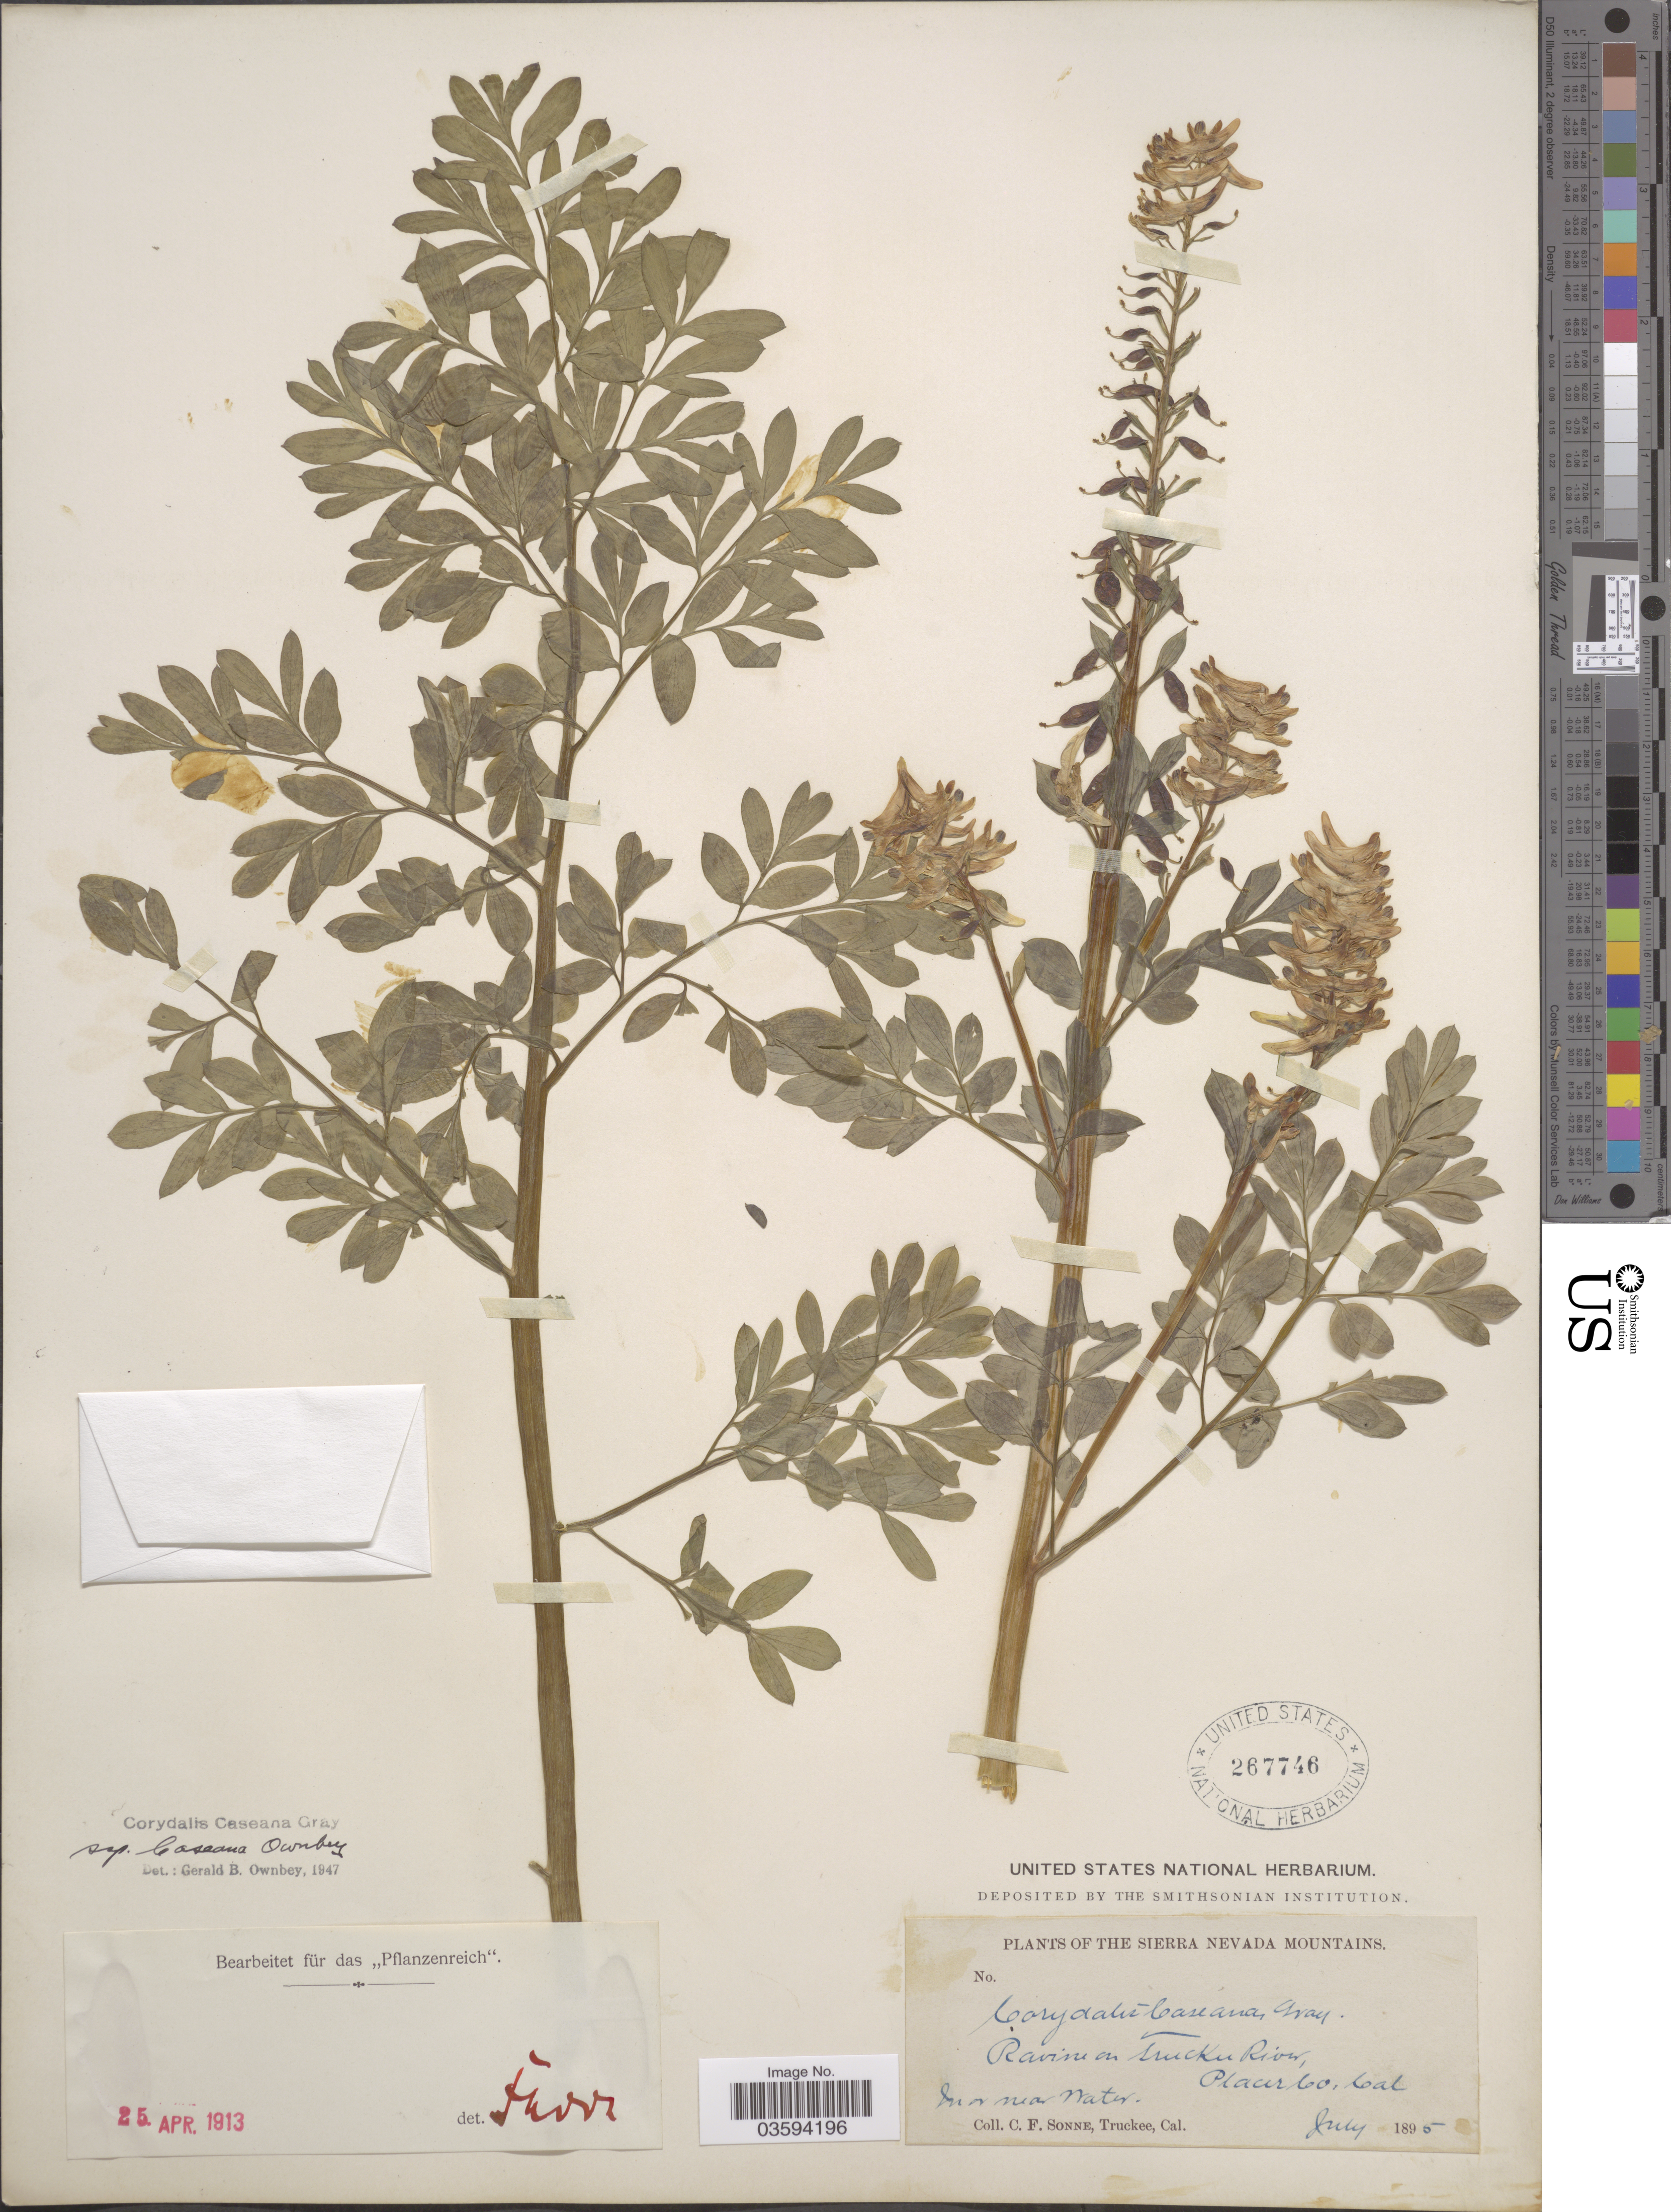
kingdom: Plantae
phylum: Tracheophyta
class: Magnoliopsida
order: Ranunculales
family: Papaveraceae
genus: Corydalis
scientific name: Corydalis caseana subsp. caseana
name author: A. Gray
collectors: C. Sonne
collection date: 1895-07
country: United States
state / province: California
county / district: Placer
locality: The Sierra Nevada Mountains. Ravine on Truckee River, Placer Co.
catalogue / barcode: US 267746